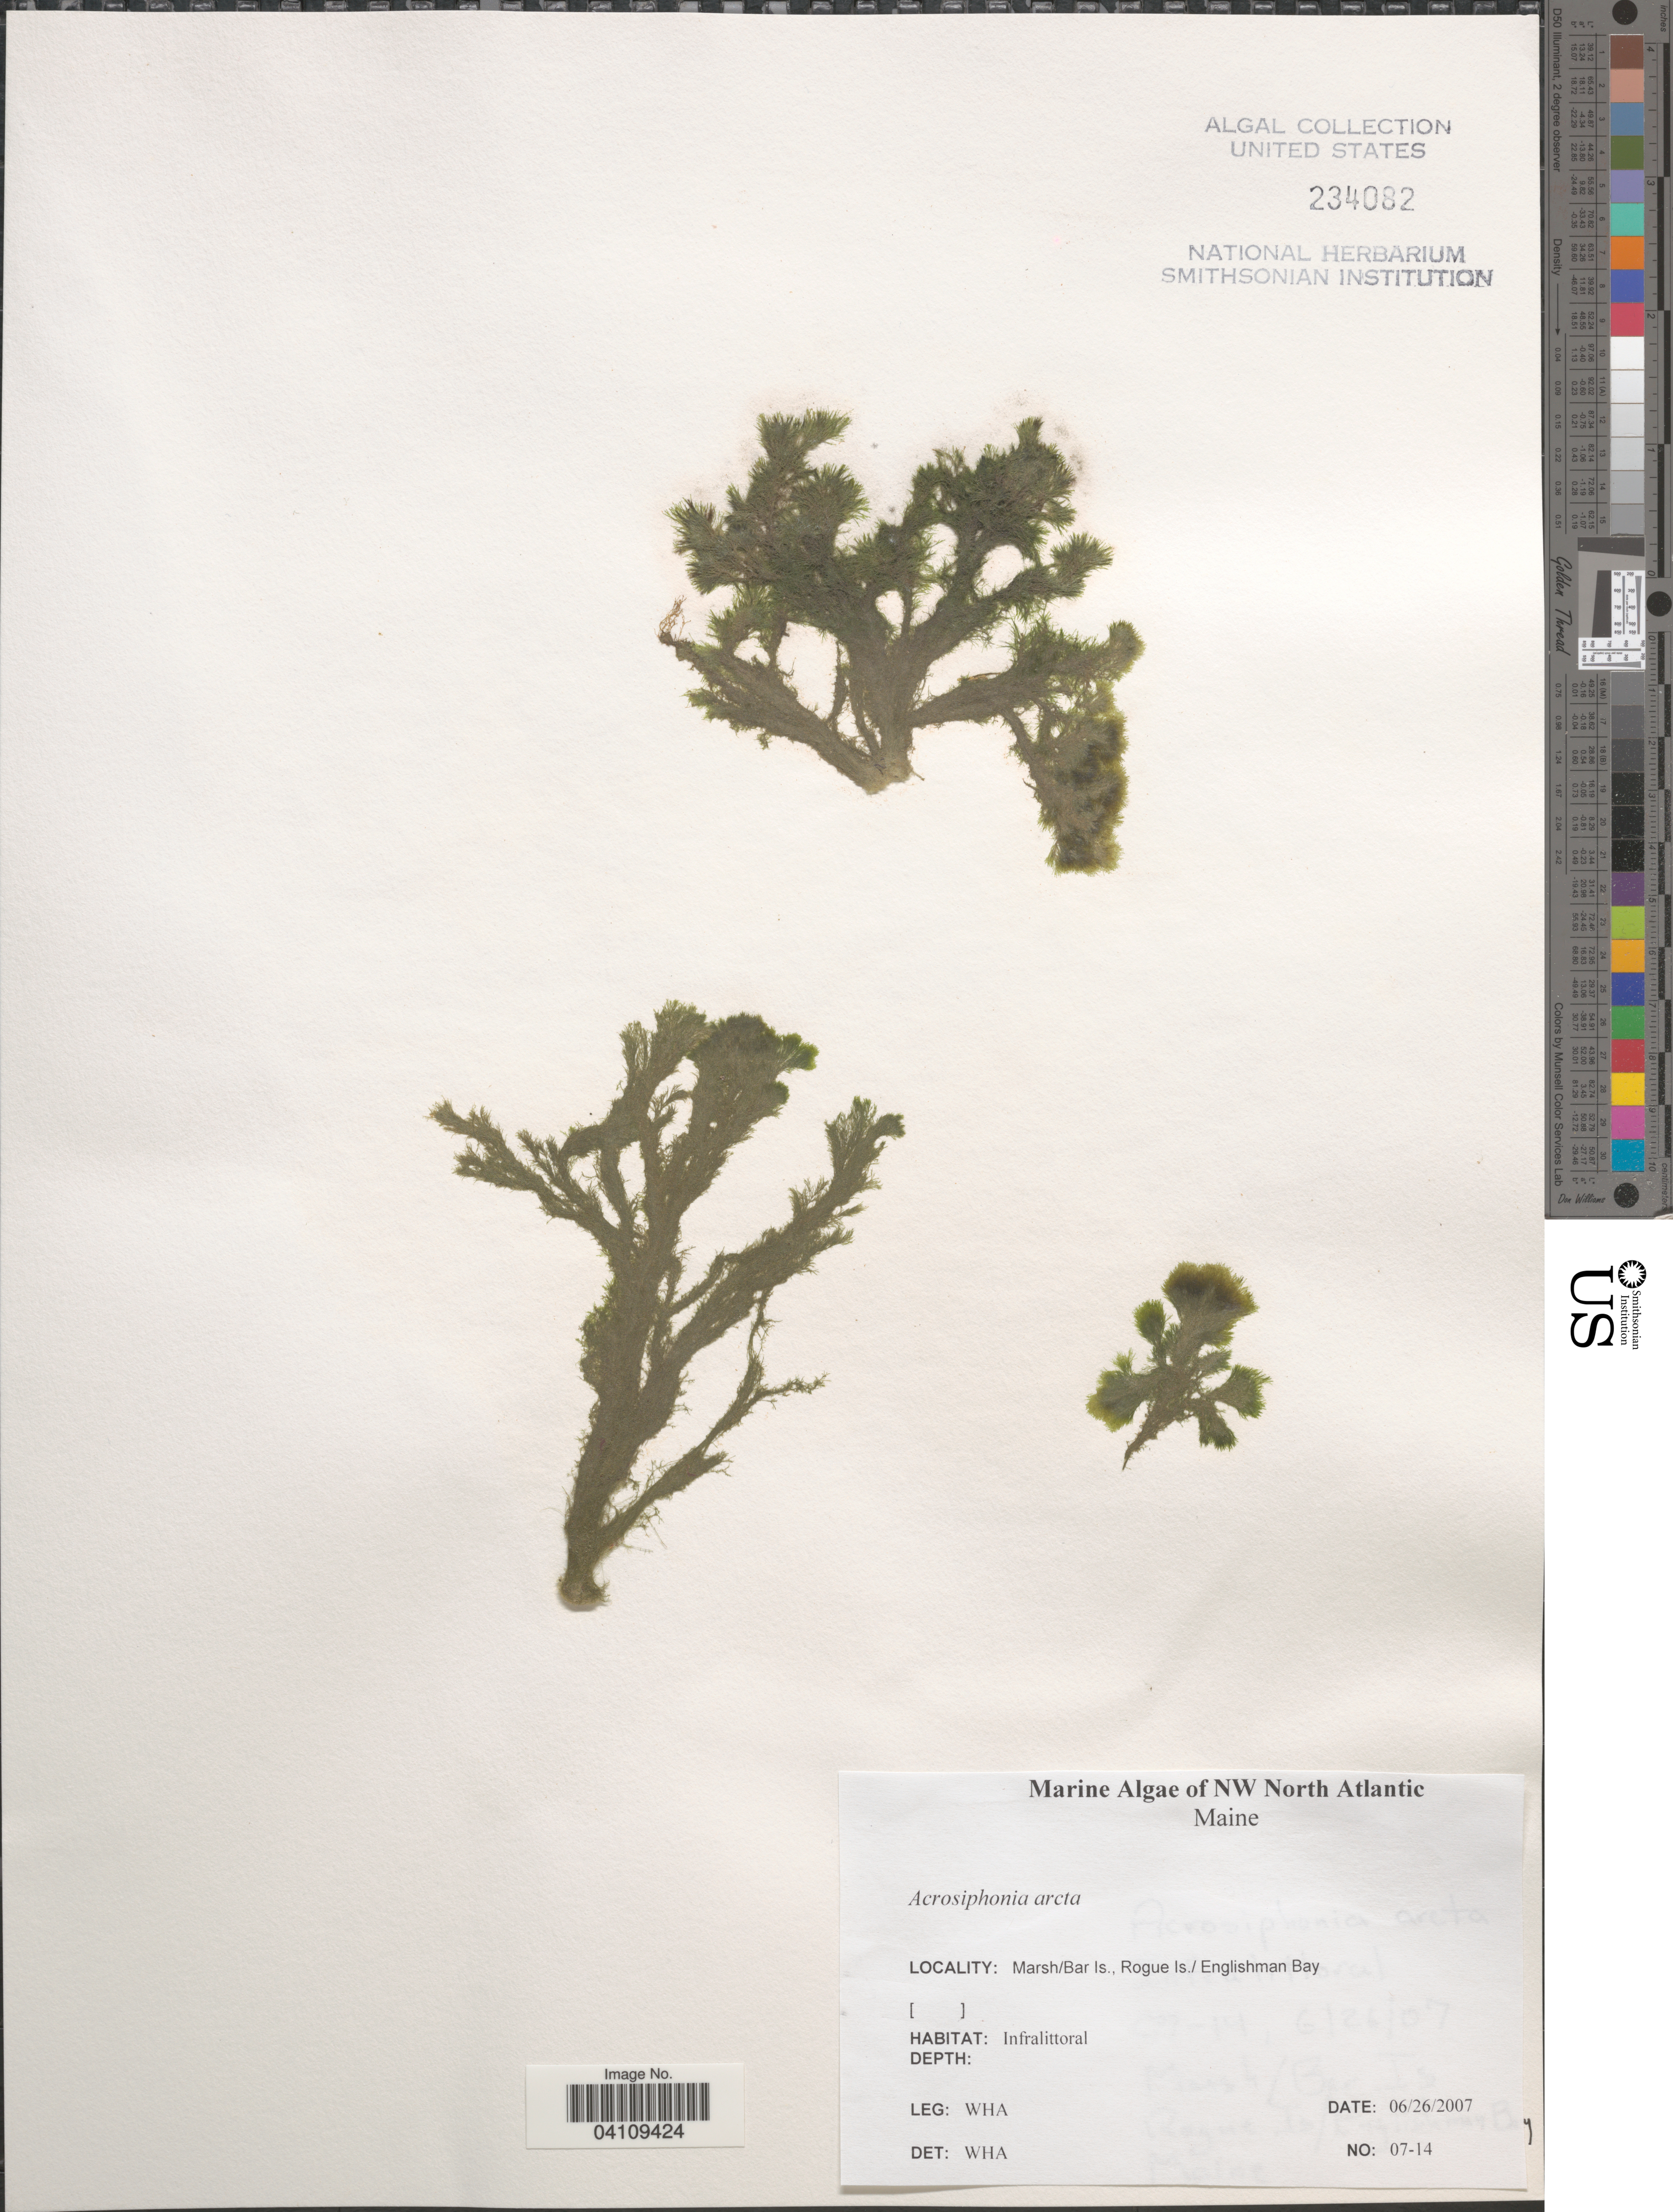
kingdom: Plantae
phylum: Chlorophyta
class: Ulvophyceae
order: Ulotrichales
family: Ulotrichaceae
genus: Acrosiphonia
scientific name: Acrosiphonia arcta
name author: (Dillwyn) Gain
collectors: W. H. Adey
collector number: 07-14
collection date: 2007-06-26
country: United States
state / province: Maine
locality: NW North Atlantic. Marsh/Bar Is., Rogue Is./ Englishman Bay.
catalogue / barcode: US 234082